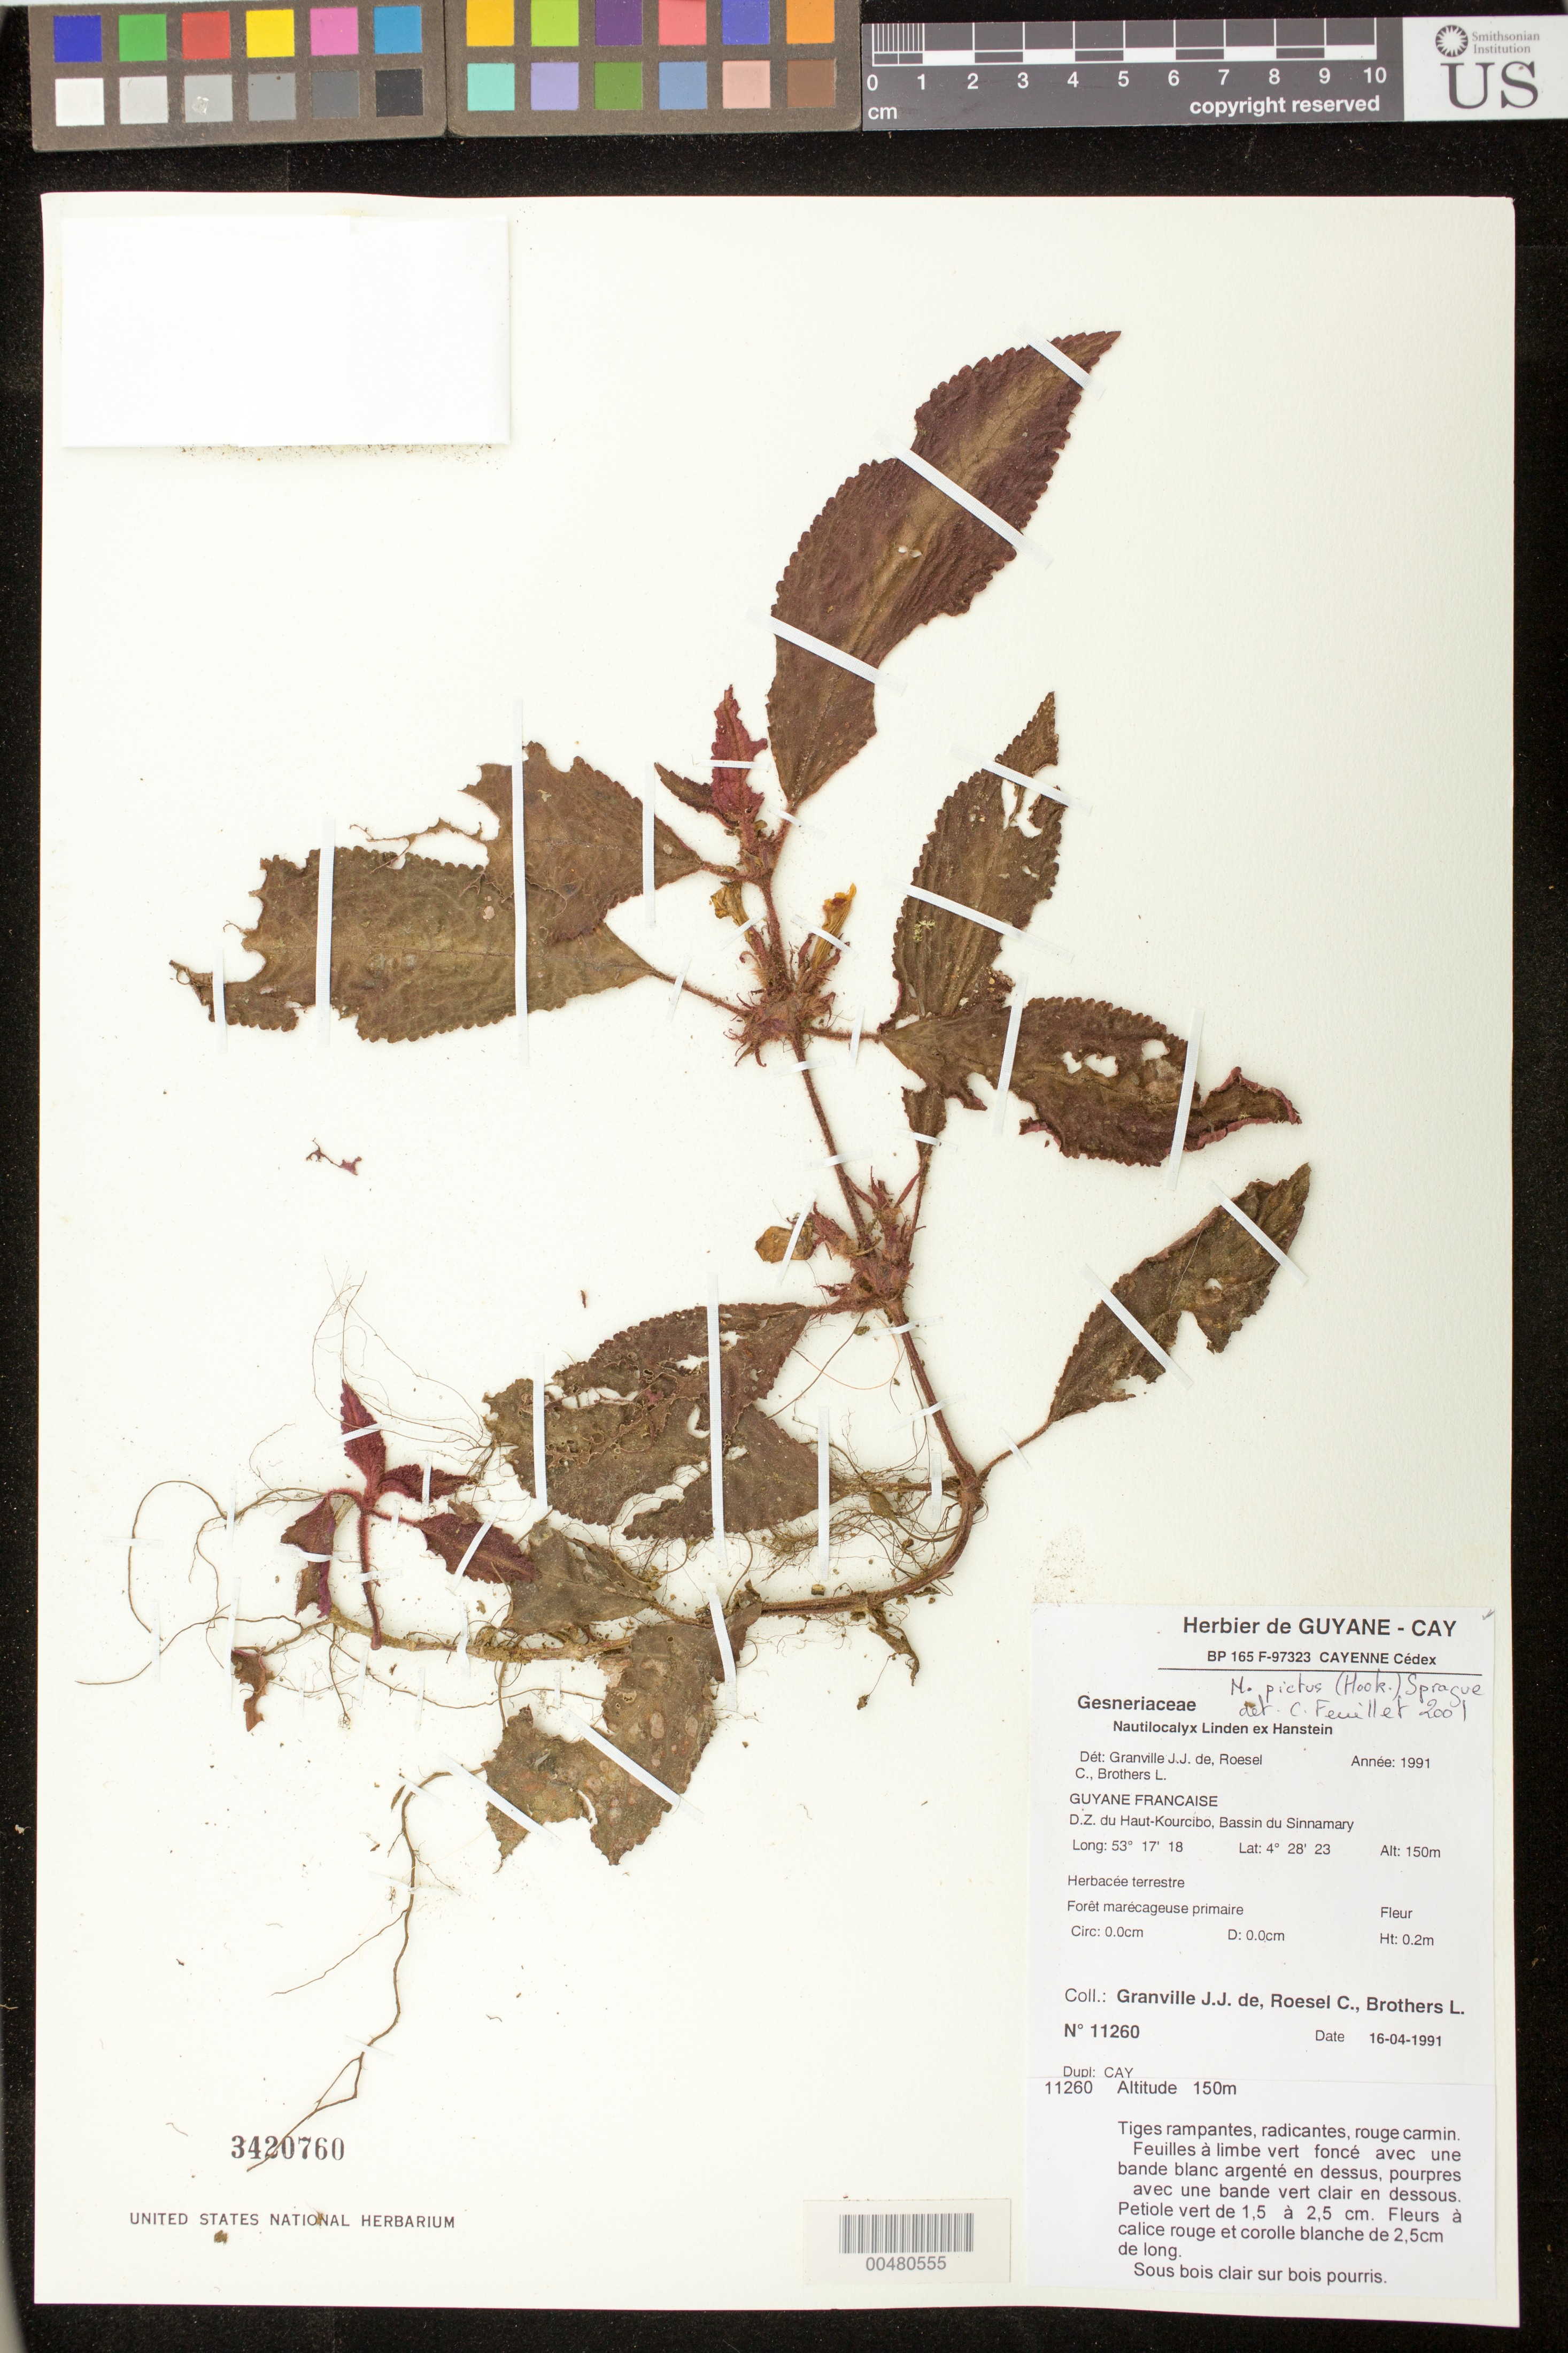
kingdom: Plantae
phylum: Tracheophyta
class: Magnoliopsida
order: Lamiales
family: Gesneriaceae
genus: Nautilocalyx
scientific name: Nautilocalyx pictus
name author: (Hook.) Sprague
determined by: Feuillet, C.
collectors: J.-J. de Granville, C. S. Roesel & L. E. Brothers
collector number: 11260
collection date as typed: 16 Apr 1991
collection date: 1991-04-16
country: French Guiana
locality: D.Z. du Haut-Kourcibo, bassin du Sinnamary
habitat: Forêt marécageuse primaire; sous bois clair sur bois pourris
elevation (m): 150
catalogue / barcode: US 3420760